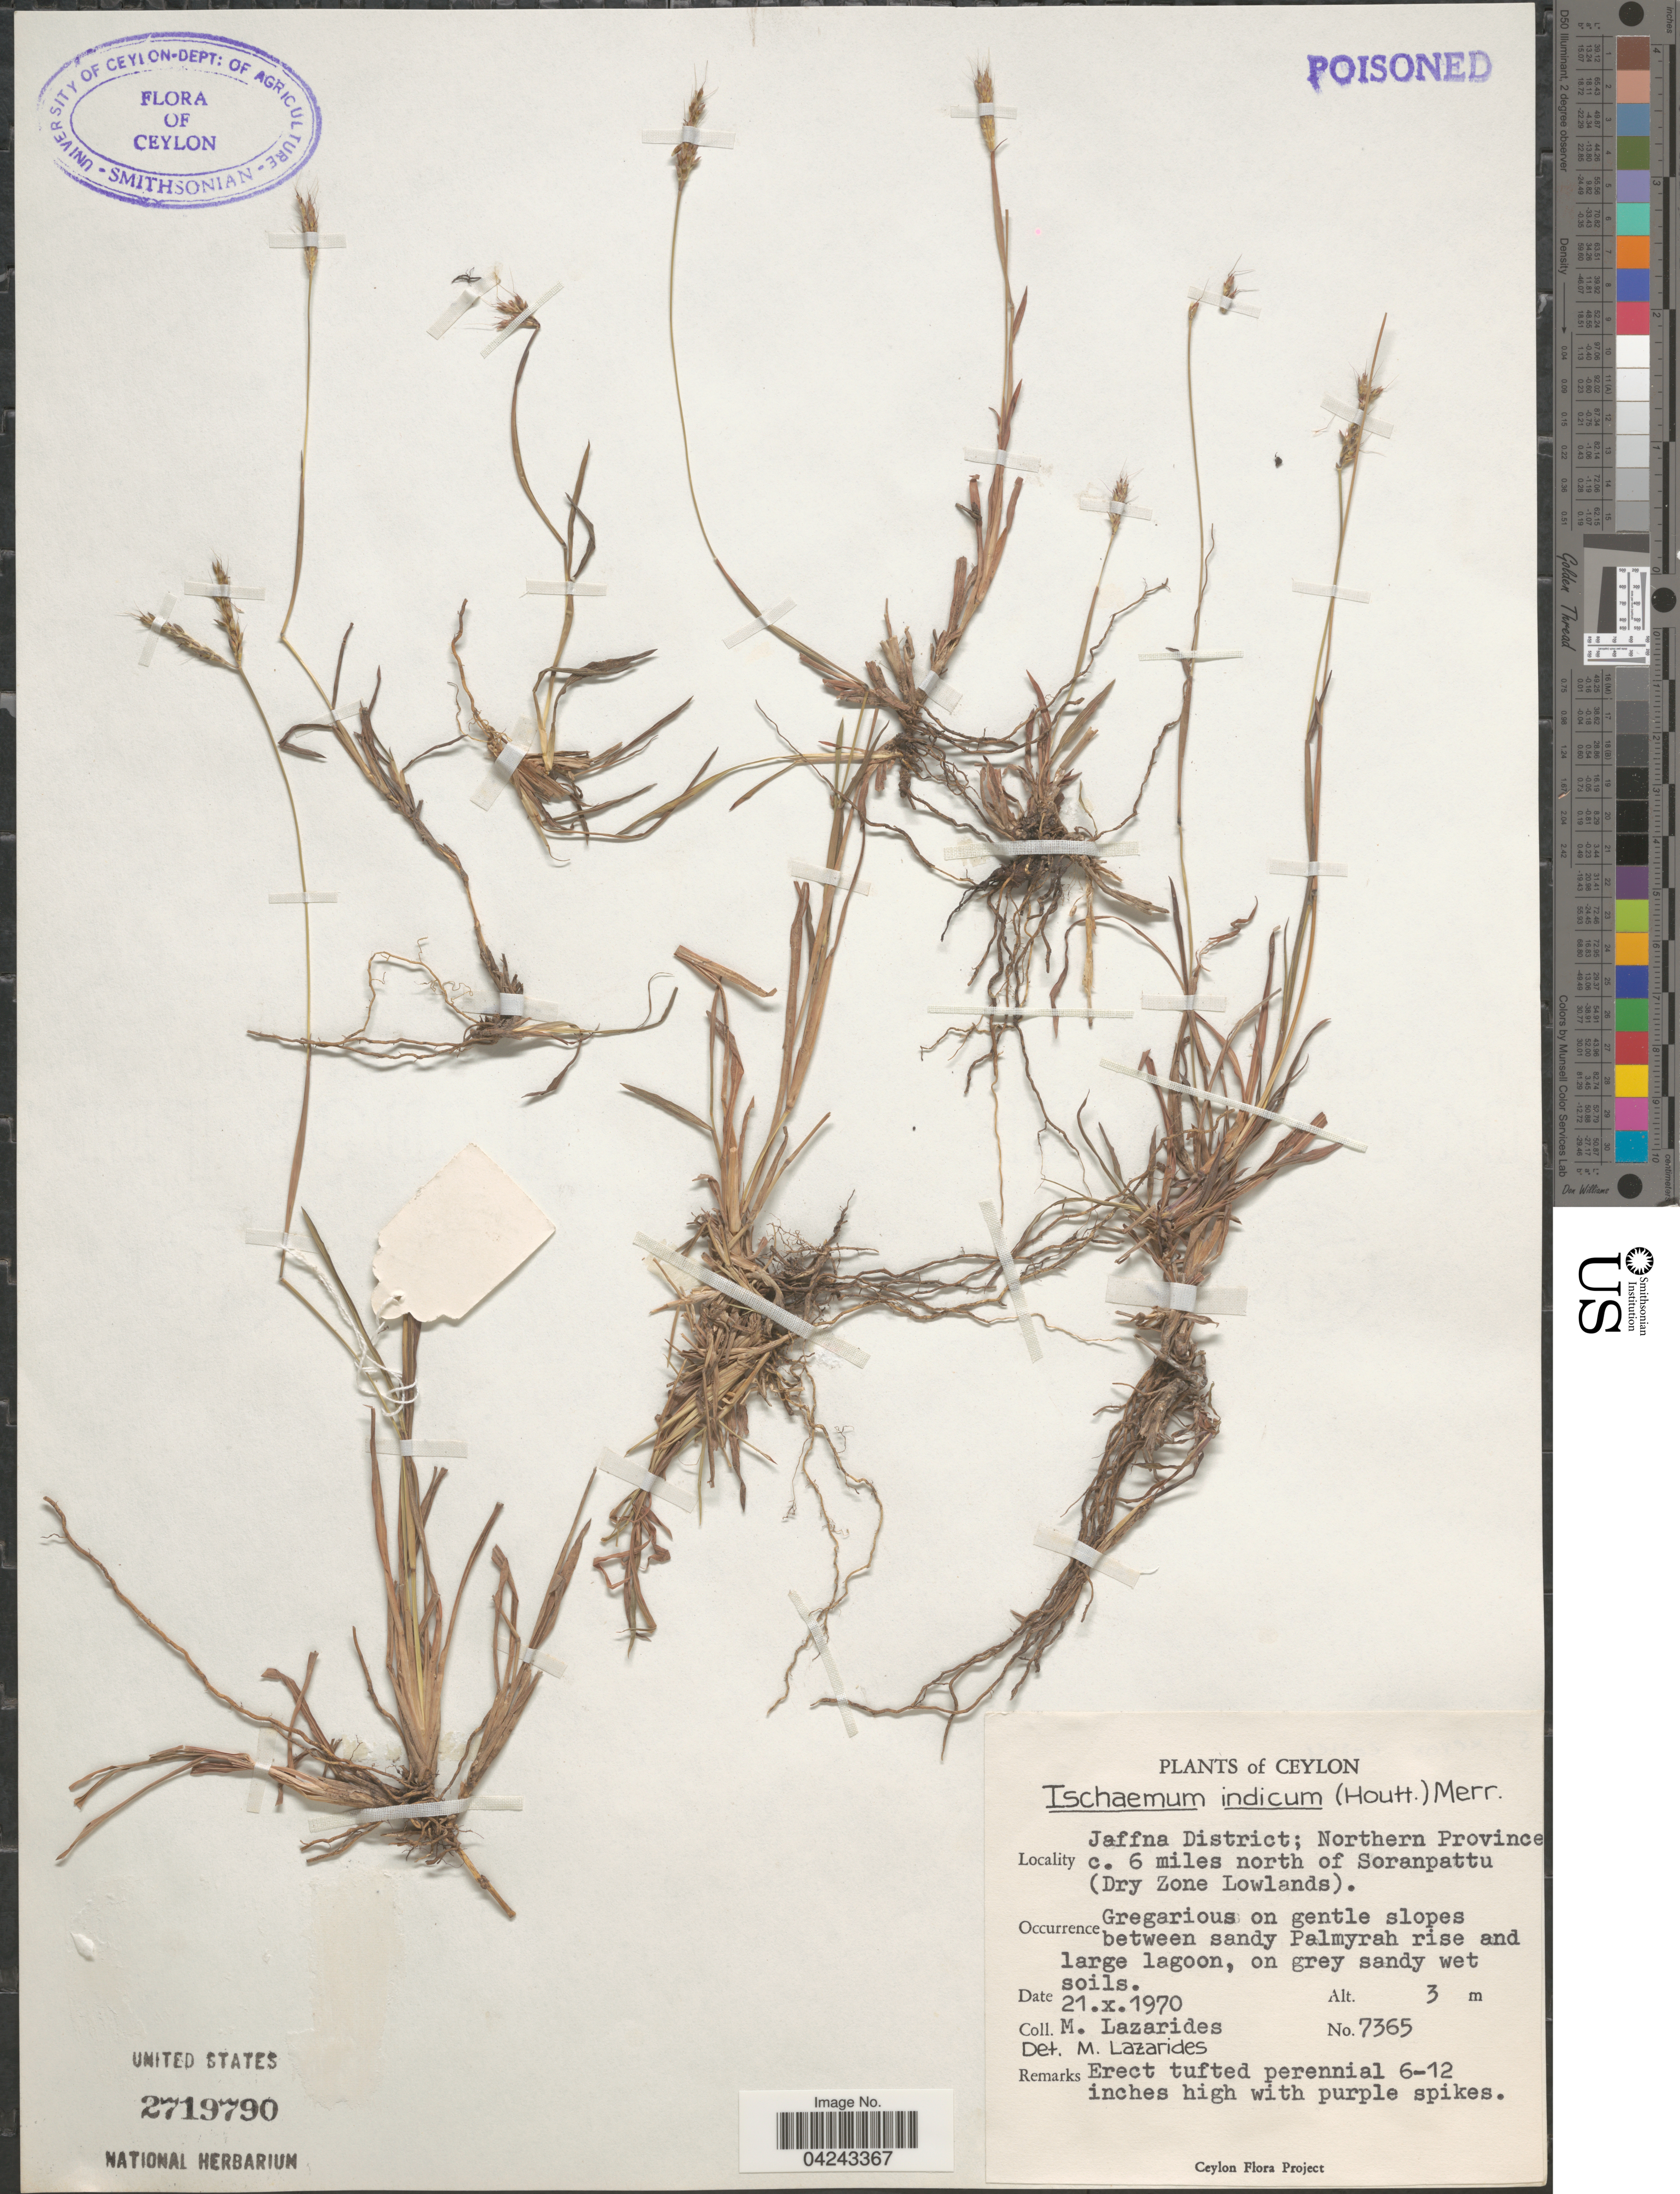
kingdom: Plantae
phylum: Tracheophyta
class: Liliopsida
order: Poales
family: Poaceae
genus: Ischaemum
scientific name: Ischaemum ciliare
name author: Retz.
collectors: M. Lazarides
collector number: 7365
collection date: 1970-10-21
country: Sri Lanka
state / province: Northern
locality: Ceylon. Jaffna District; c. 6 miles north of Soranpattu (Dry Zone Lowlands).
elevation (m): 3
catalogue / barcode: US 2719790